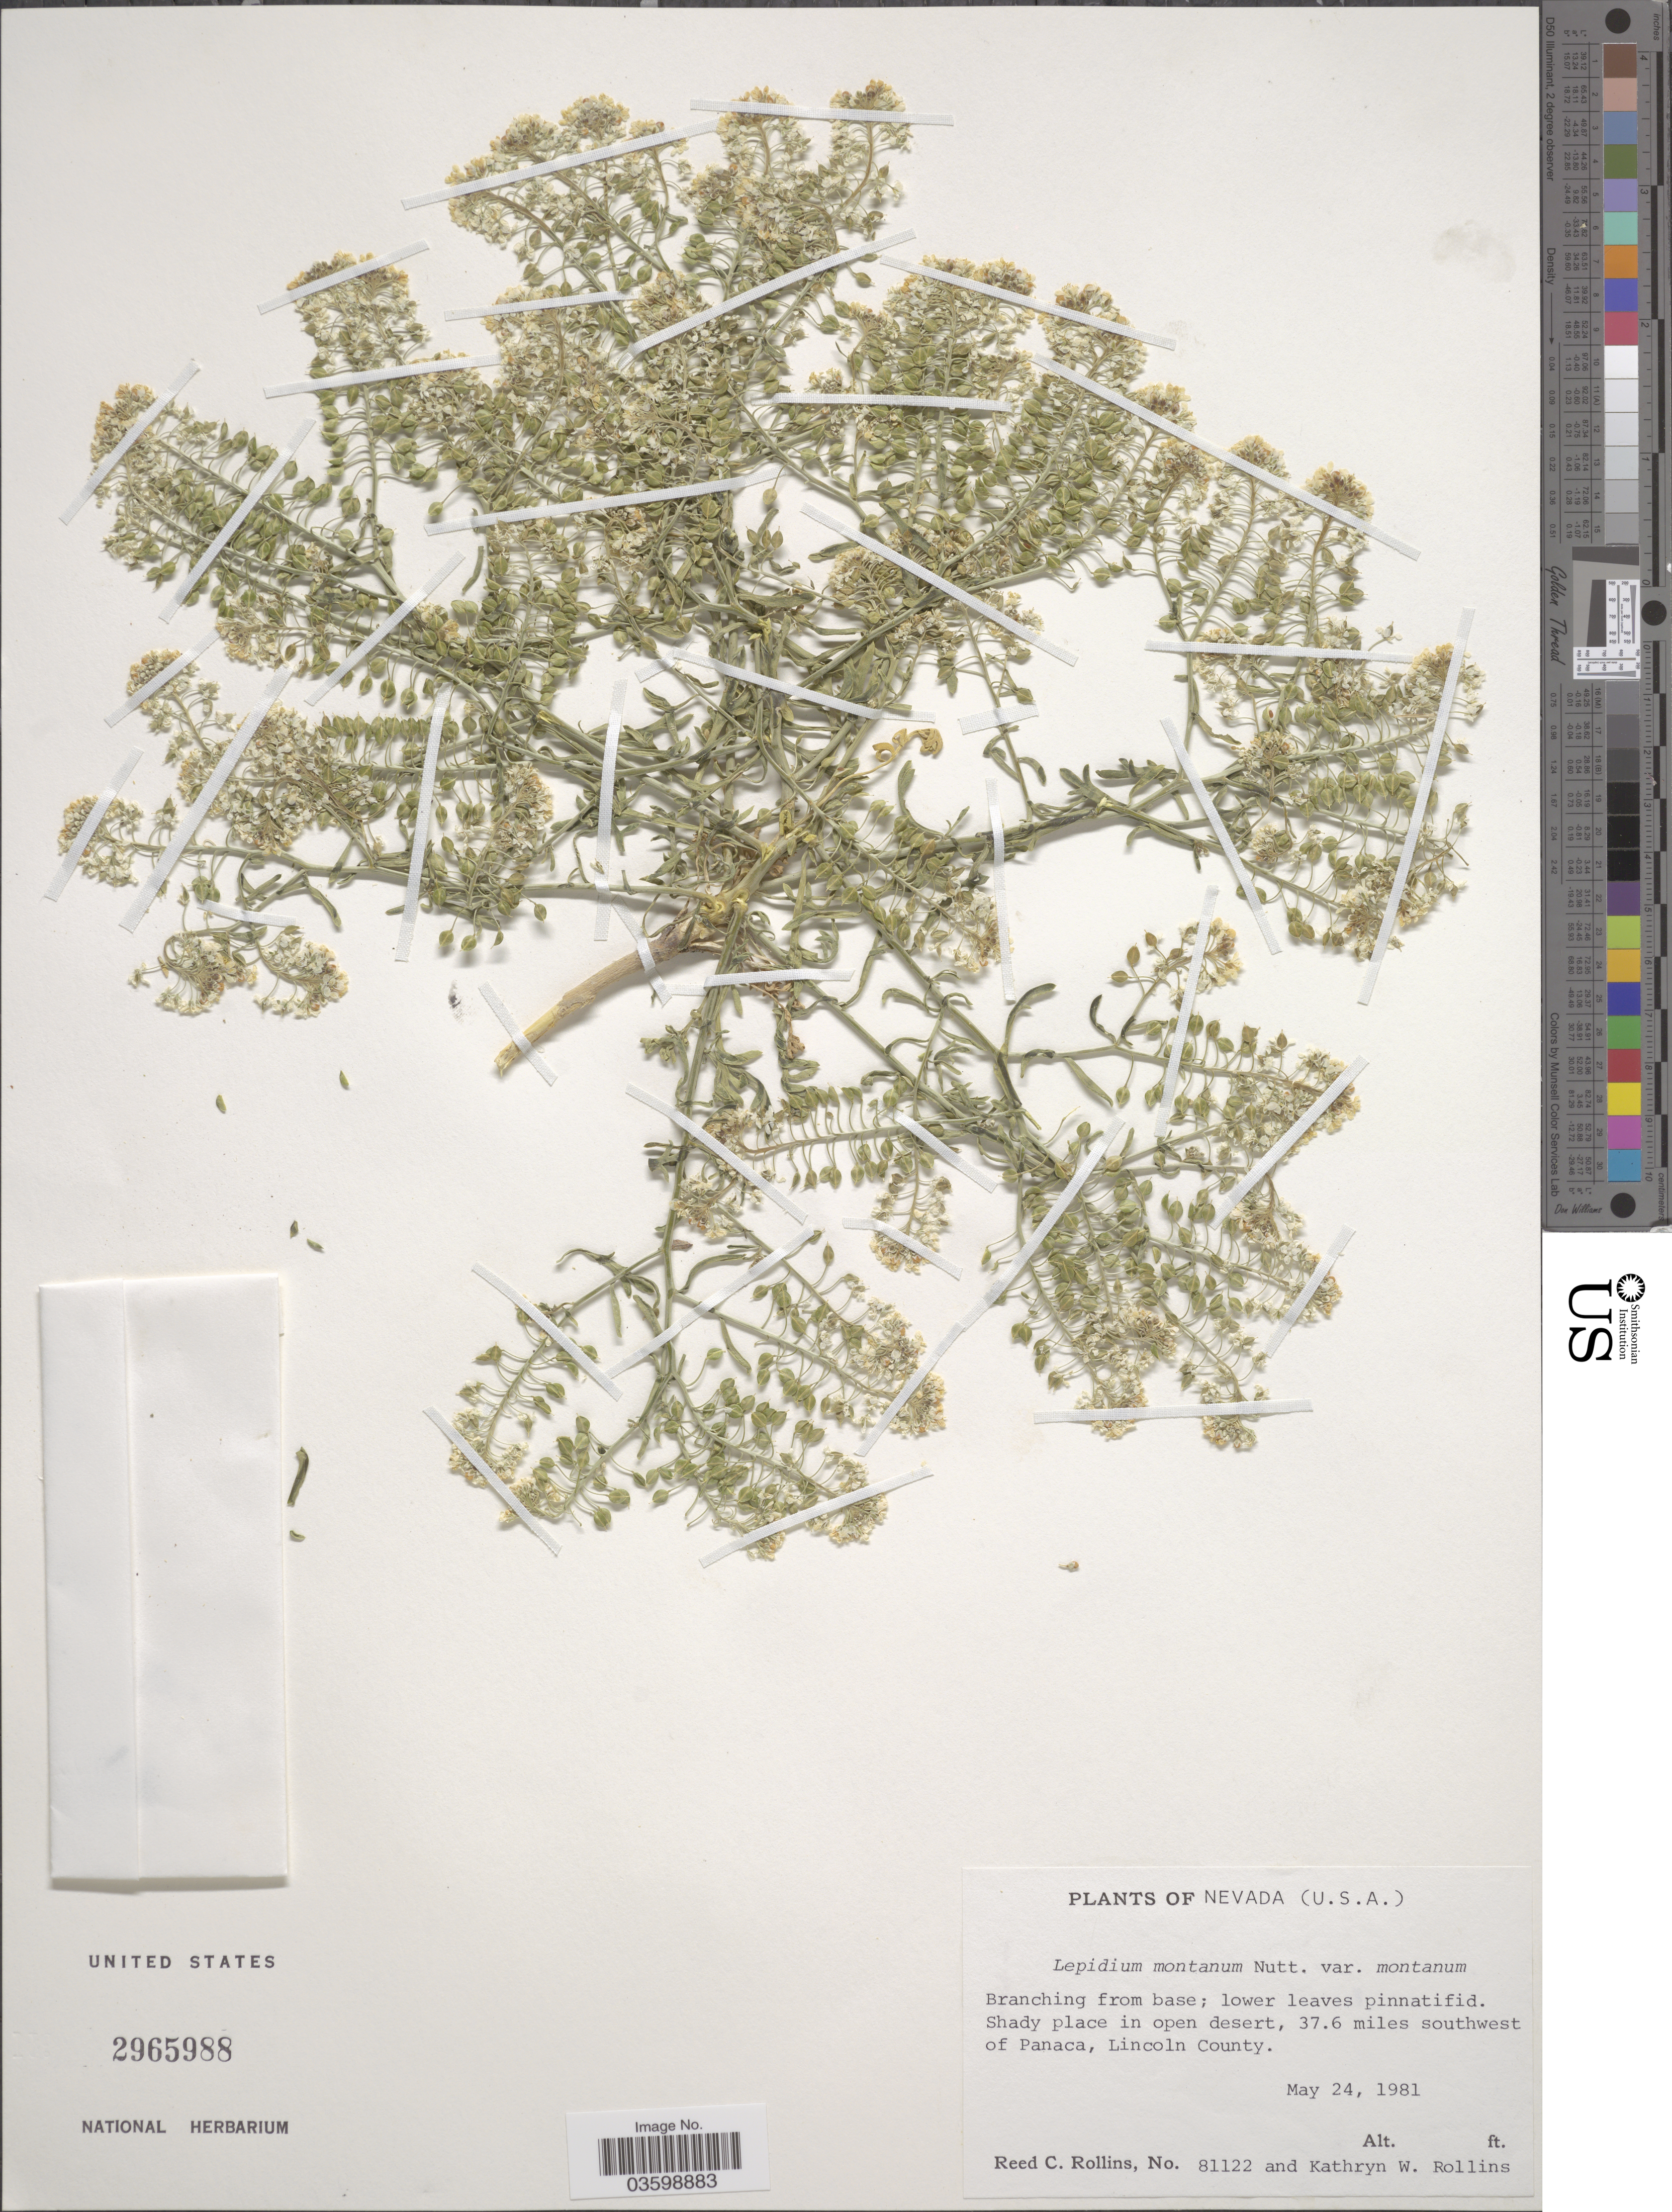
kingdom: Plantae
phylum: Tracheophyta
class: Magnoliopsida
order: Brassicales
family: Brassicaceae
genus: Lepidium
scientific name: Lepidium montanum var. montanum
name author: C.L. Hitchc.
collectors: R. C. Rollins & K. W. Rollins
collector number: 81122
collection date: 1981-05-24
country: United States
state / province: Nevada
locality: Shady place in open desert, 37.6 miles southwest of Panaca, Lincoln County.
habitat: shady place in open desert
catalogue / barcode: US 2965988